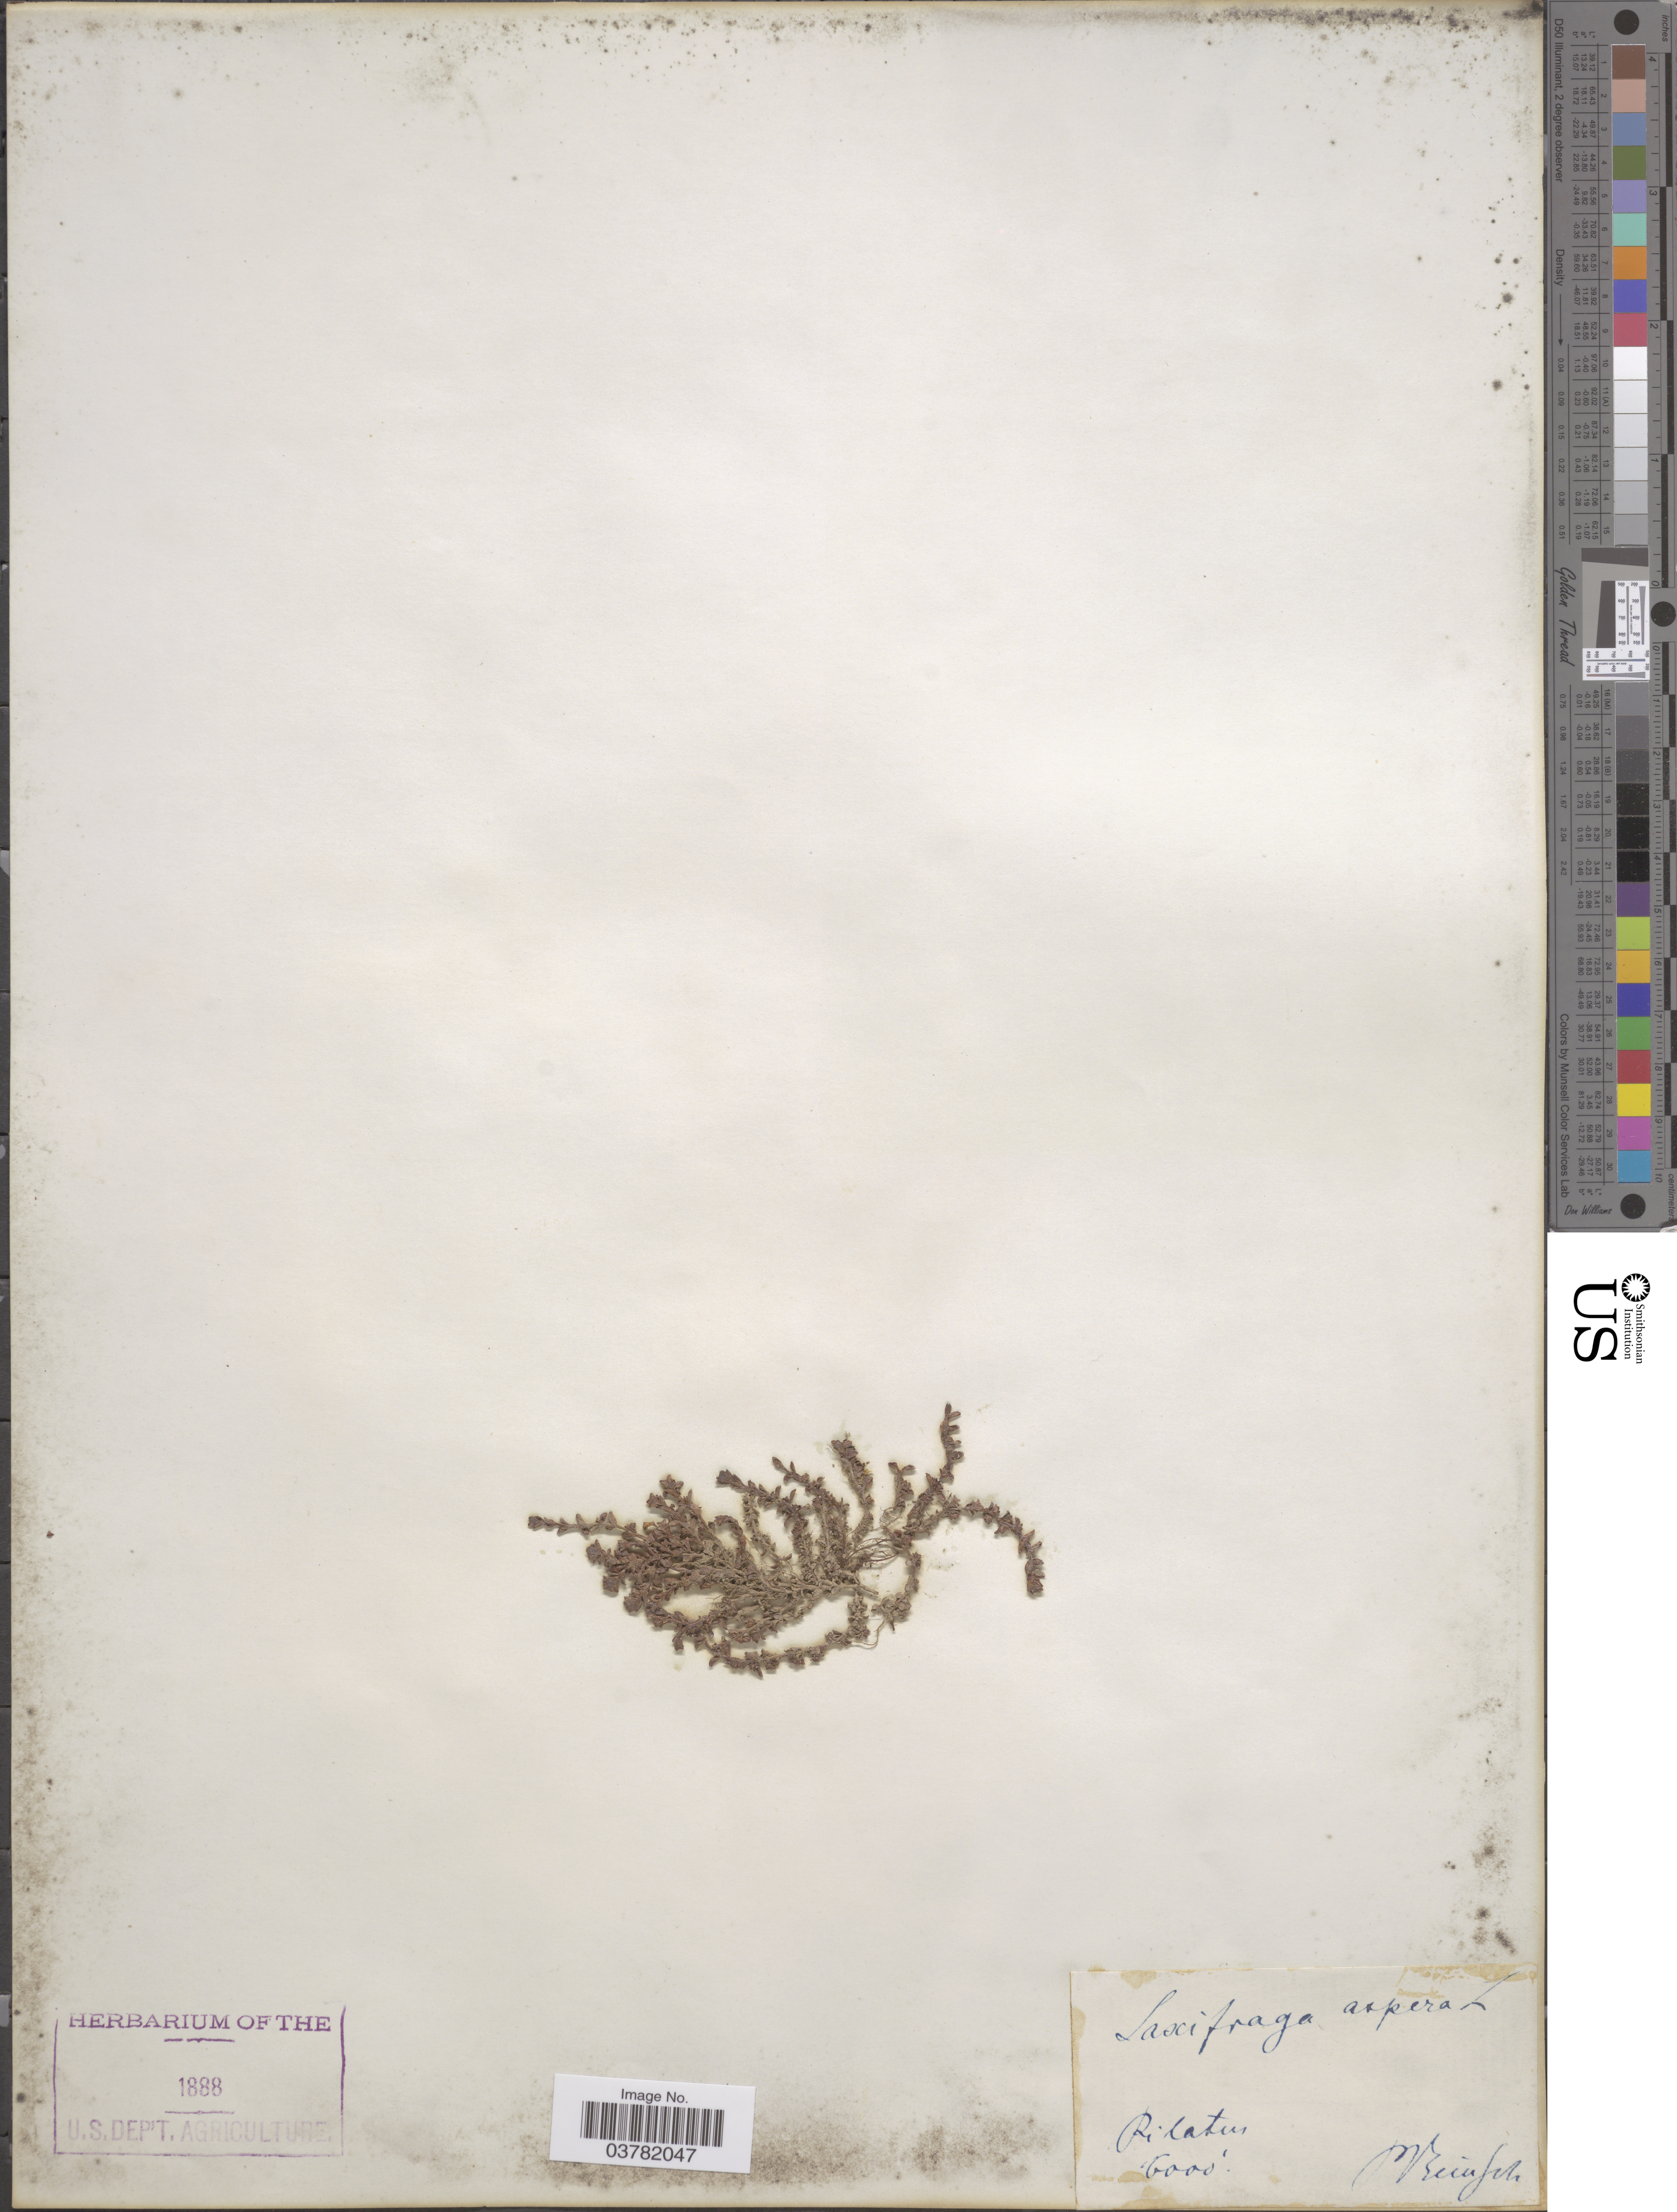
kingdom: Plantae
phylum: Tracheophyta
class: Magnoliopsida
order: Saxifragales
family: Saxifragaceae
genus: Saxifraga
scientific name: Saxifraga aspera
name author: L.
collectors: P. Reinsch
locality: Rilatus.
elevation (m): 1829